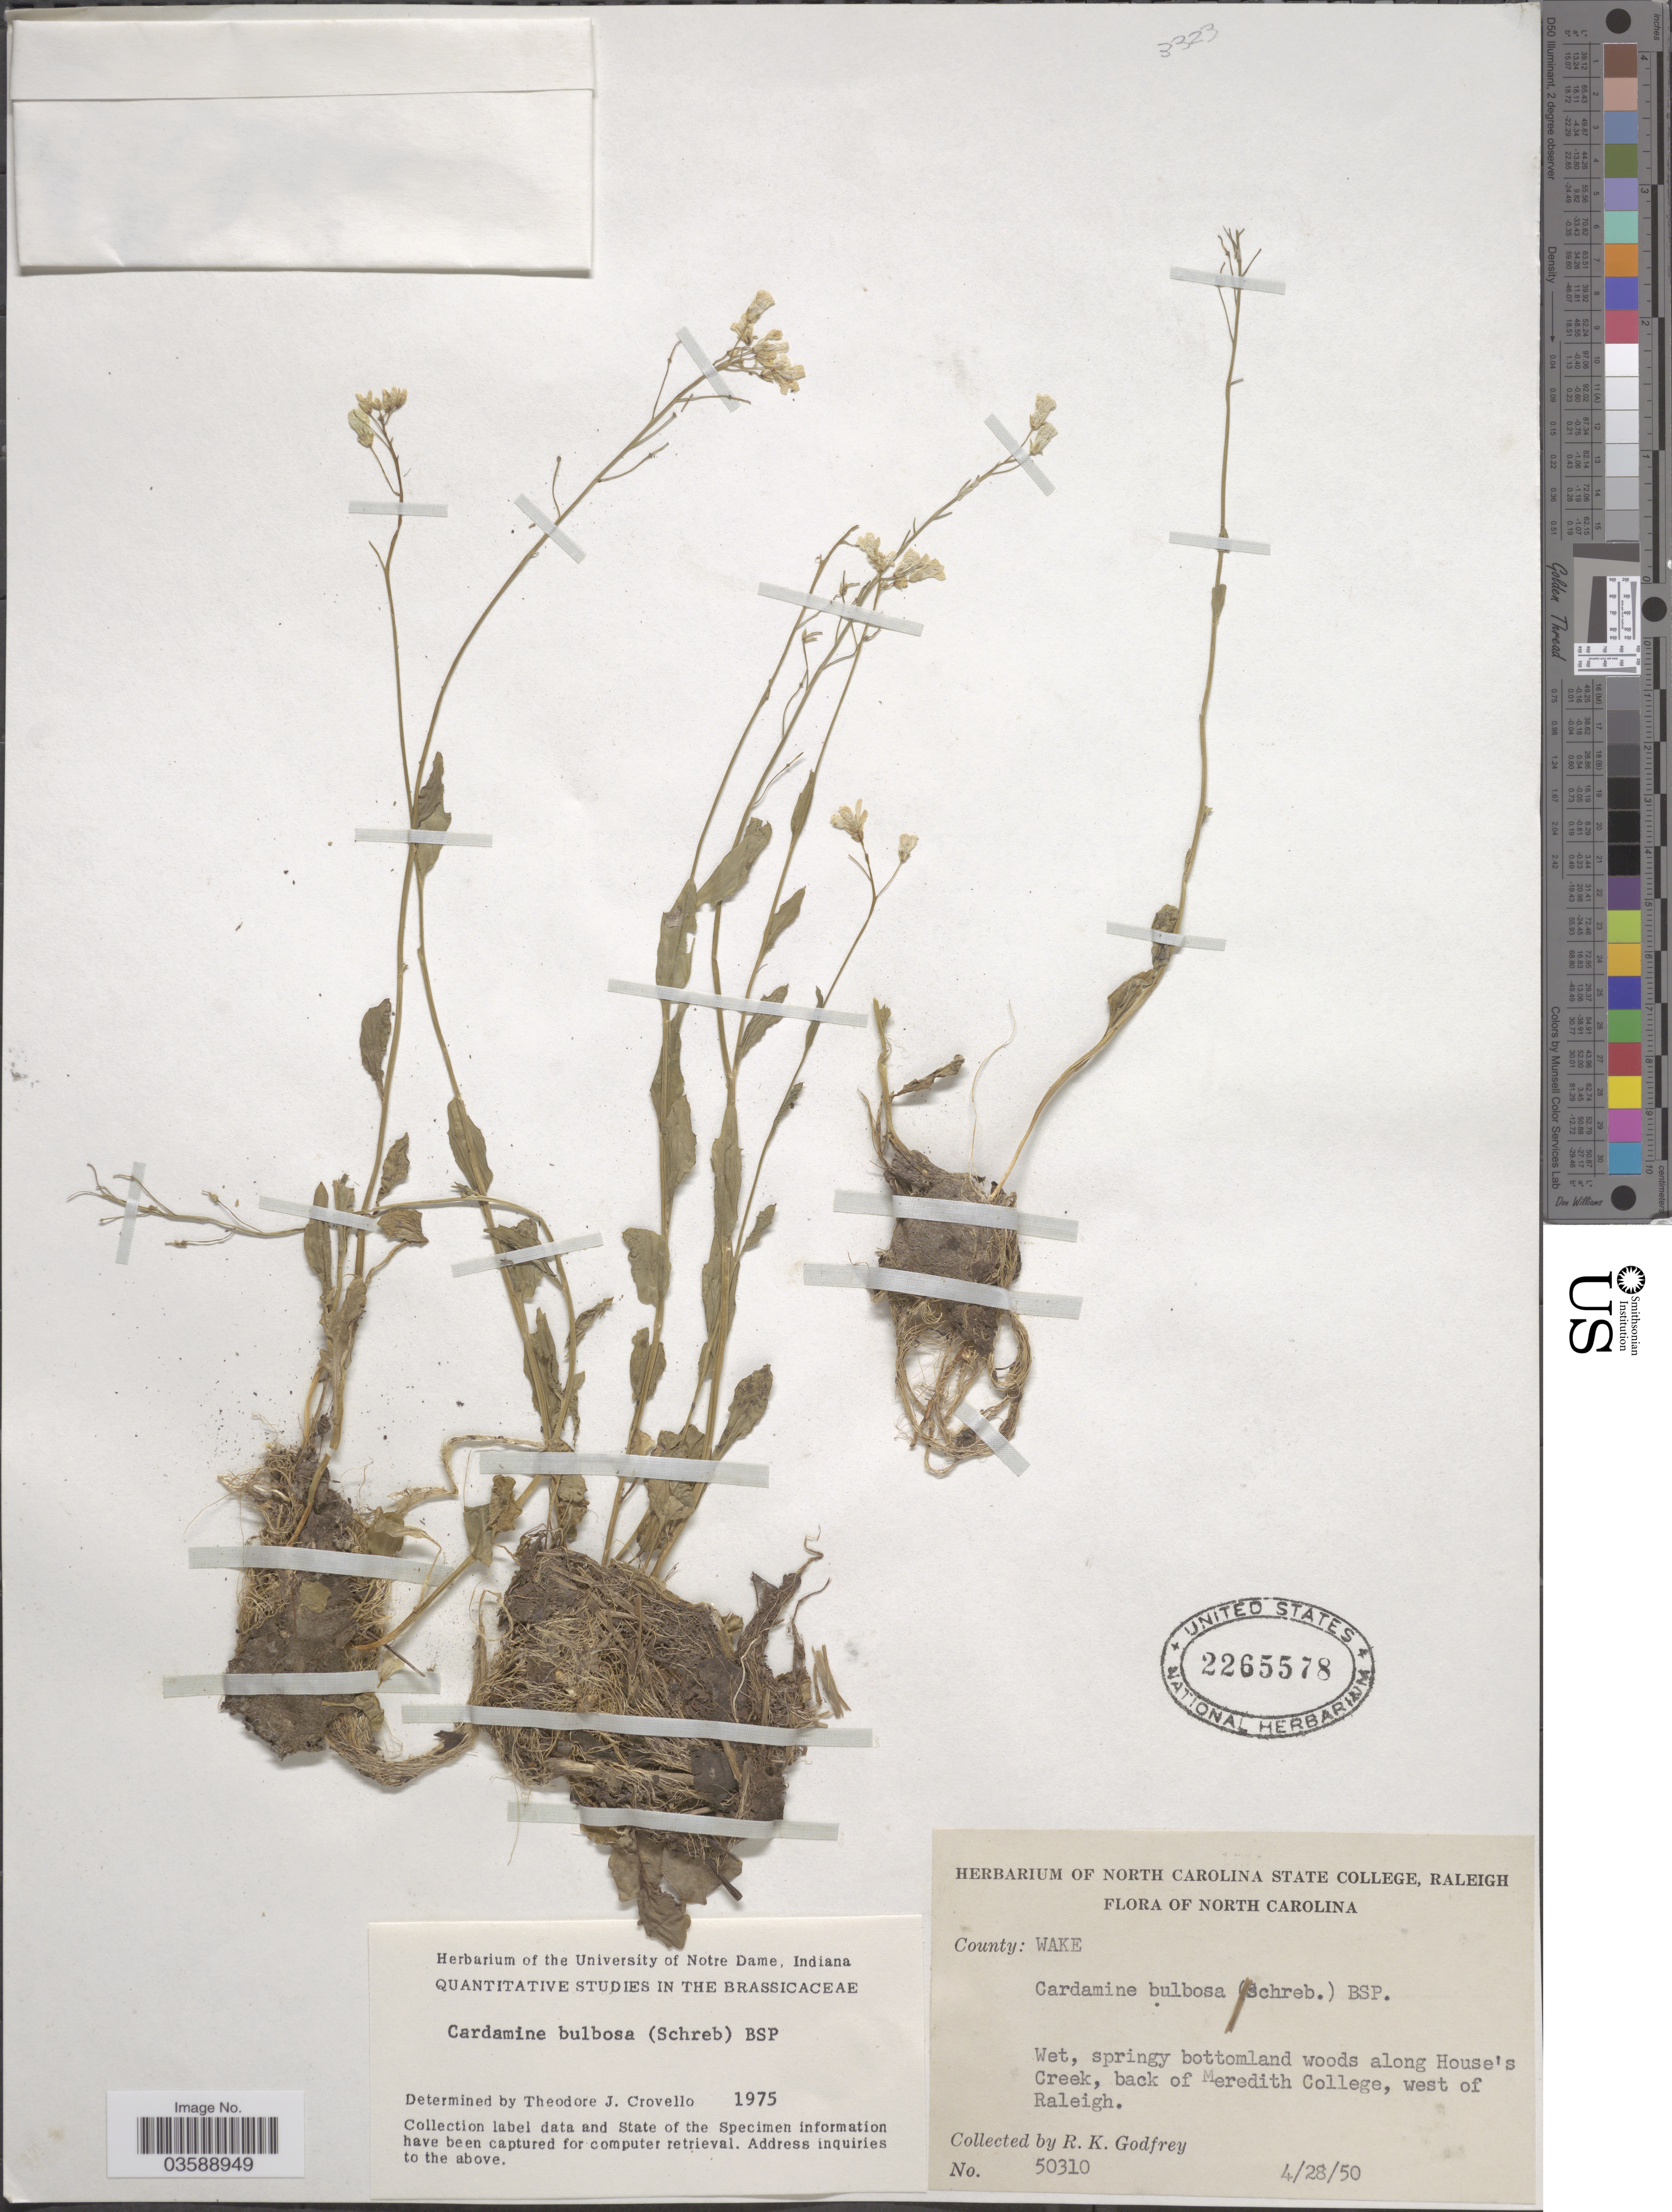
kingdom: Plantae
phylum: Tracheophyta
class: Magnoliopsida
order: Brassicales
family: Brassicaceae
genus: Cardamine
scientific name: Cardamine bulbosa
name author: (Schreb. ex Muhl.) Britton et al.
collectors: R. K. Godfrey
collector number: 50310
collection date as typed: Transcribed d/m/y: 28/4/50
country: United States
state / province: North Carolina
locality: County: Wake. Wet, springy bottomland woods along House's Creek, back of Meredith College, west of Raleigh.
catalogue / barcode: US 2265578